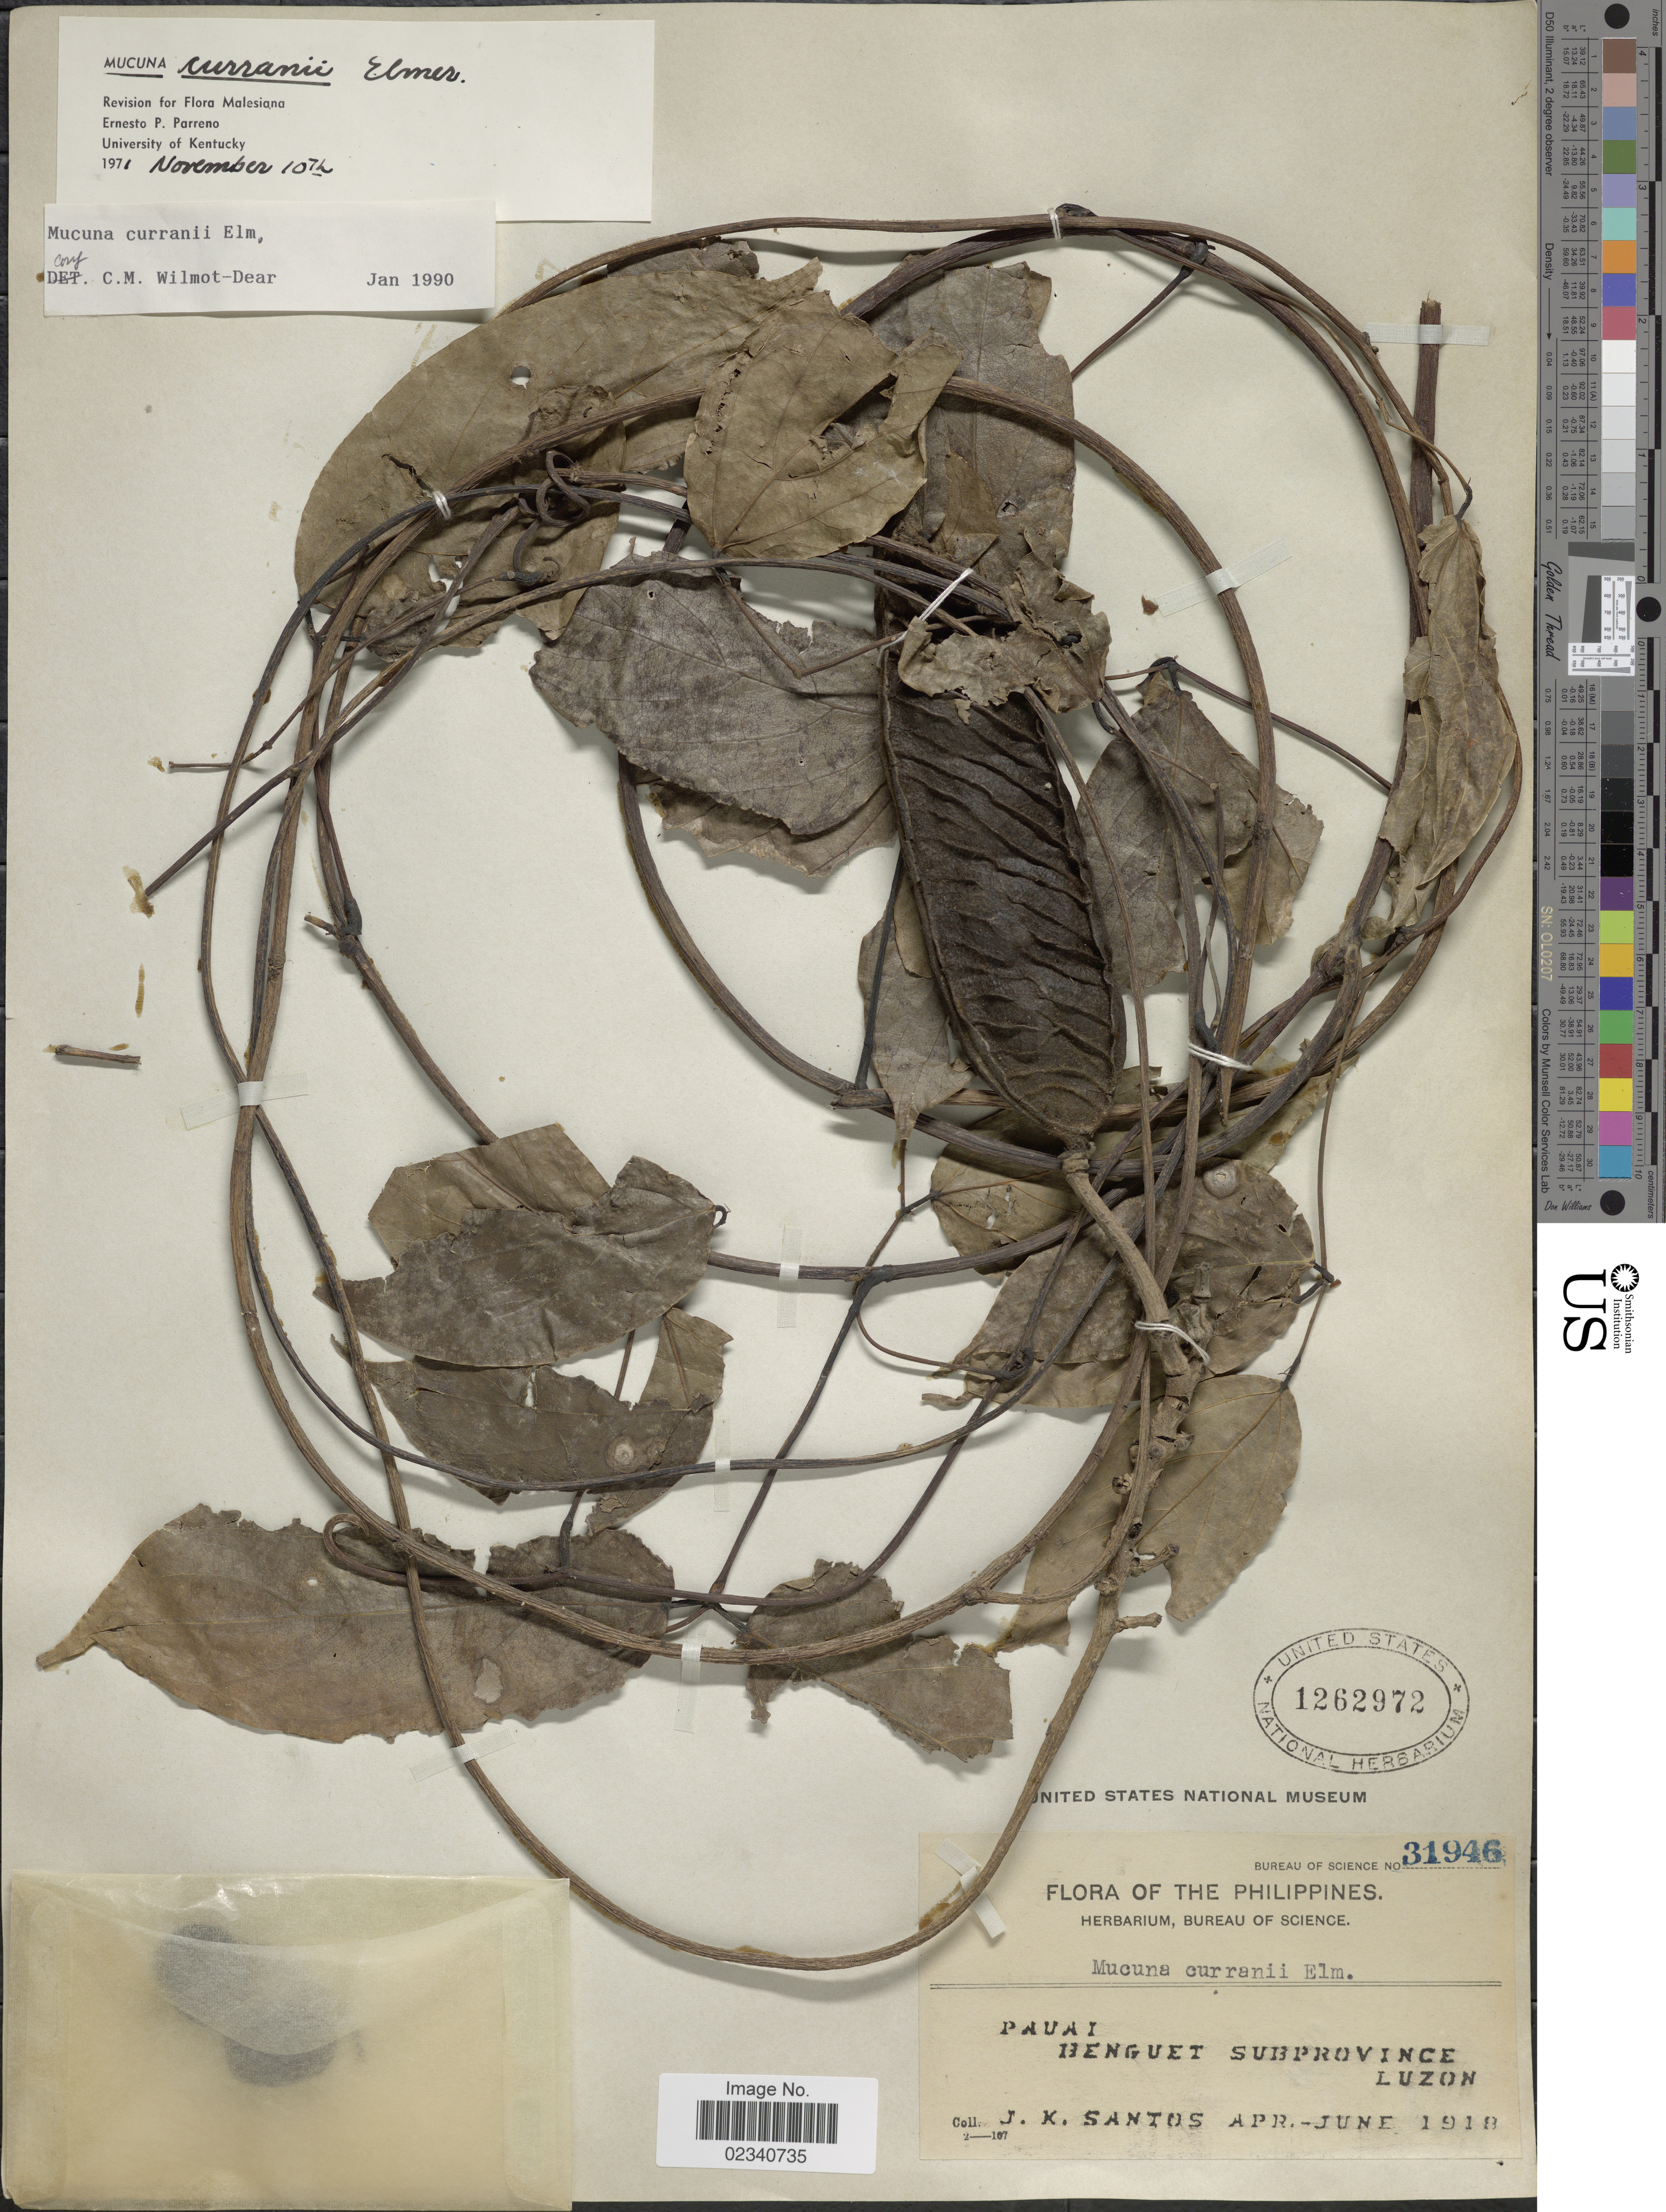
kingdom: Plantae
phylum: Tracheophyta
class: Magnoliopsida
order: Fabales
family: Fabaceae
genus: Mucuna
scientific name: Mucuna curranii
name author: Elmer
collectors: J. K. Santos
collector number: Bureau of Science 31946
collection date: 1918-04/1918-06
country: Philippines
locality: Pauai, Benguet Subprovince, Luzon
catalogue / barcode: US 1262972